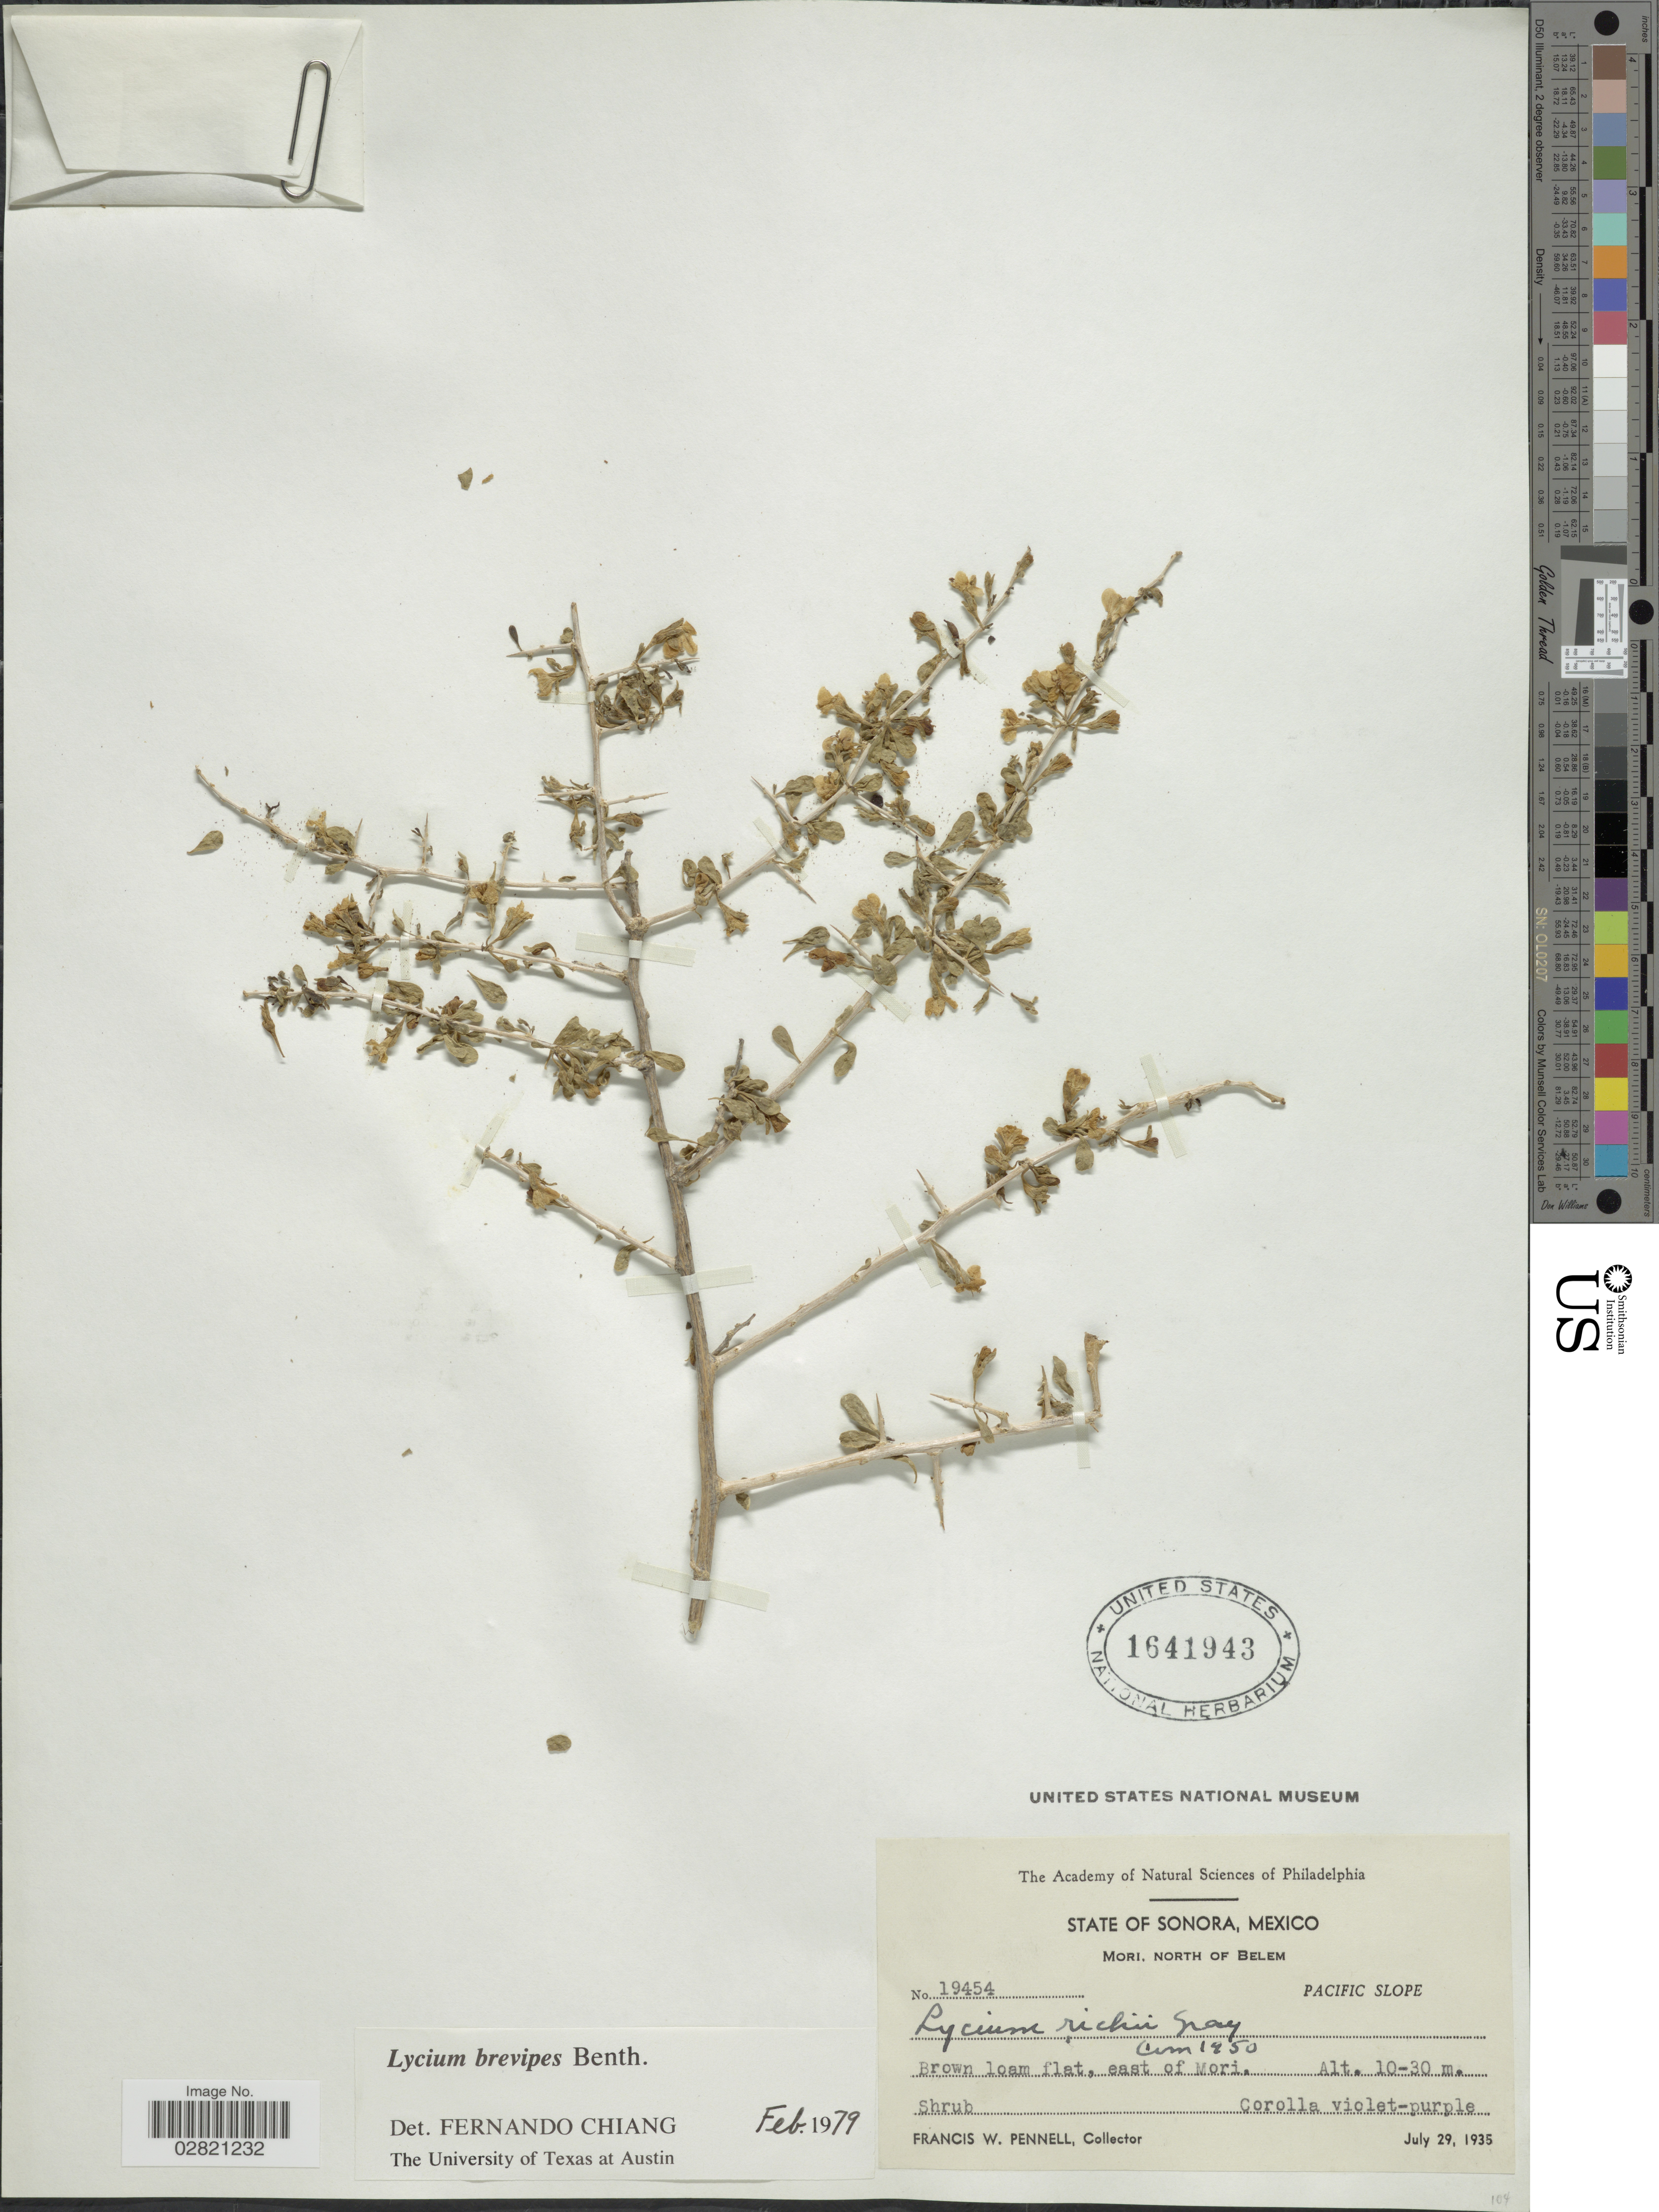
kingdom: Plantae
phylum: Tracheophyta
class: Magnoliopsida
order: Solanales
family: Solanaceae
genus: Lycium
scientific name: Lycium brevipes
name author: Benth.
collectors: F. W. Pennell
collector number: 19454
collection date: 1935-07-29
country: Mexico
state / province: Sonora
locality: Mori, North of Belem, Pacific Slope, east of Mori.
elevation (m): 10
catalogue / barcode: US 1641943